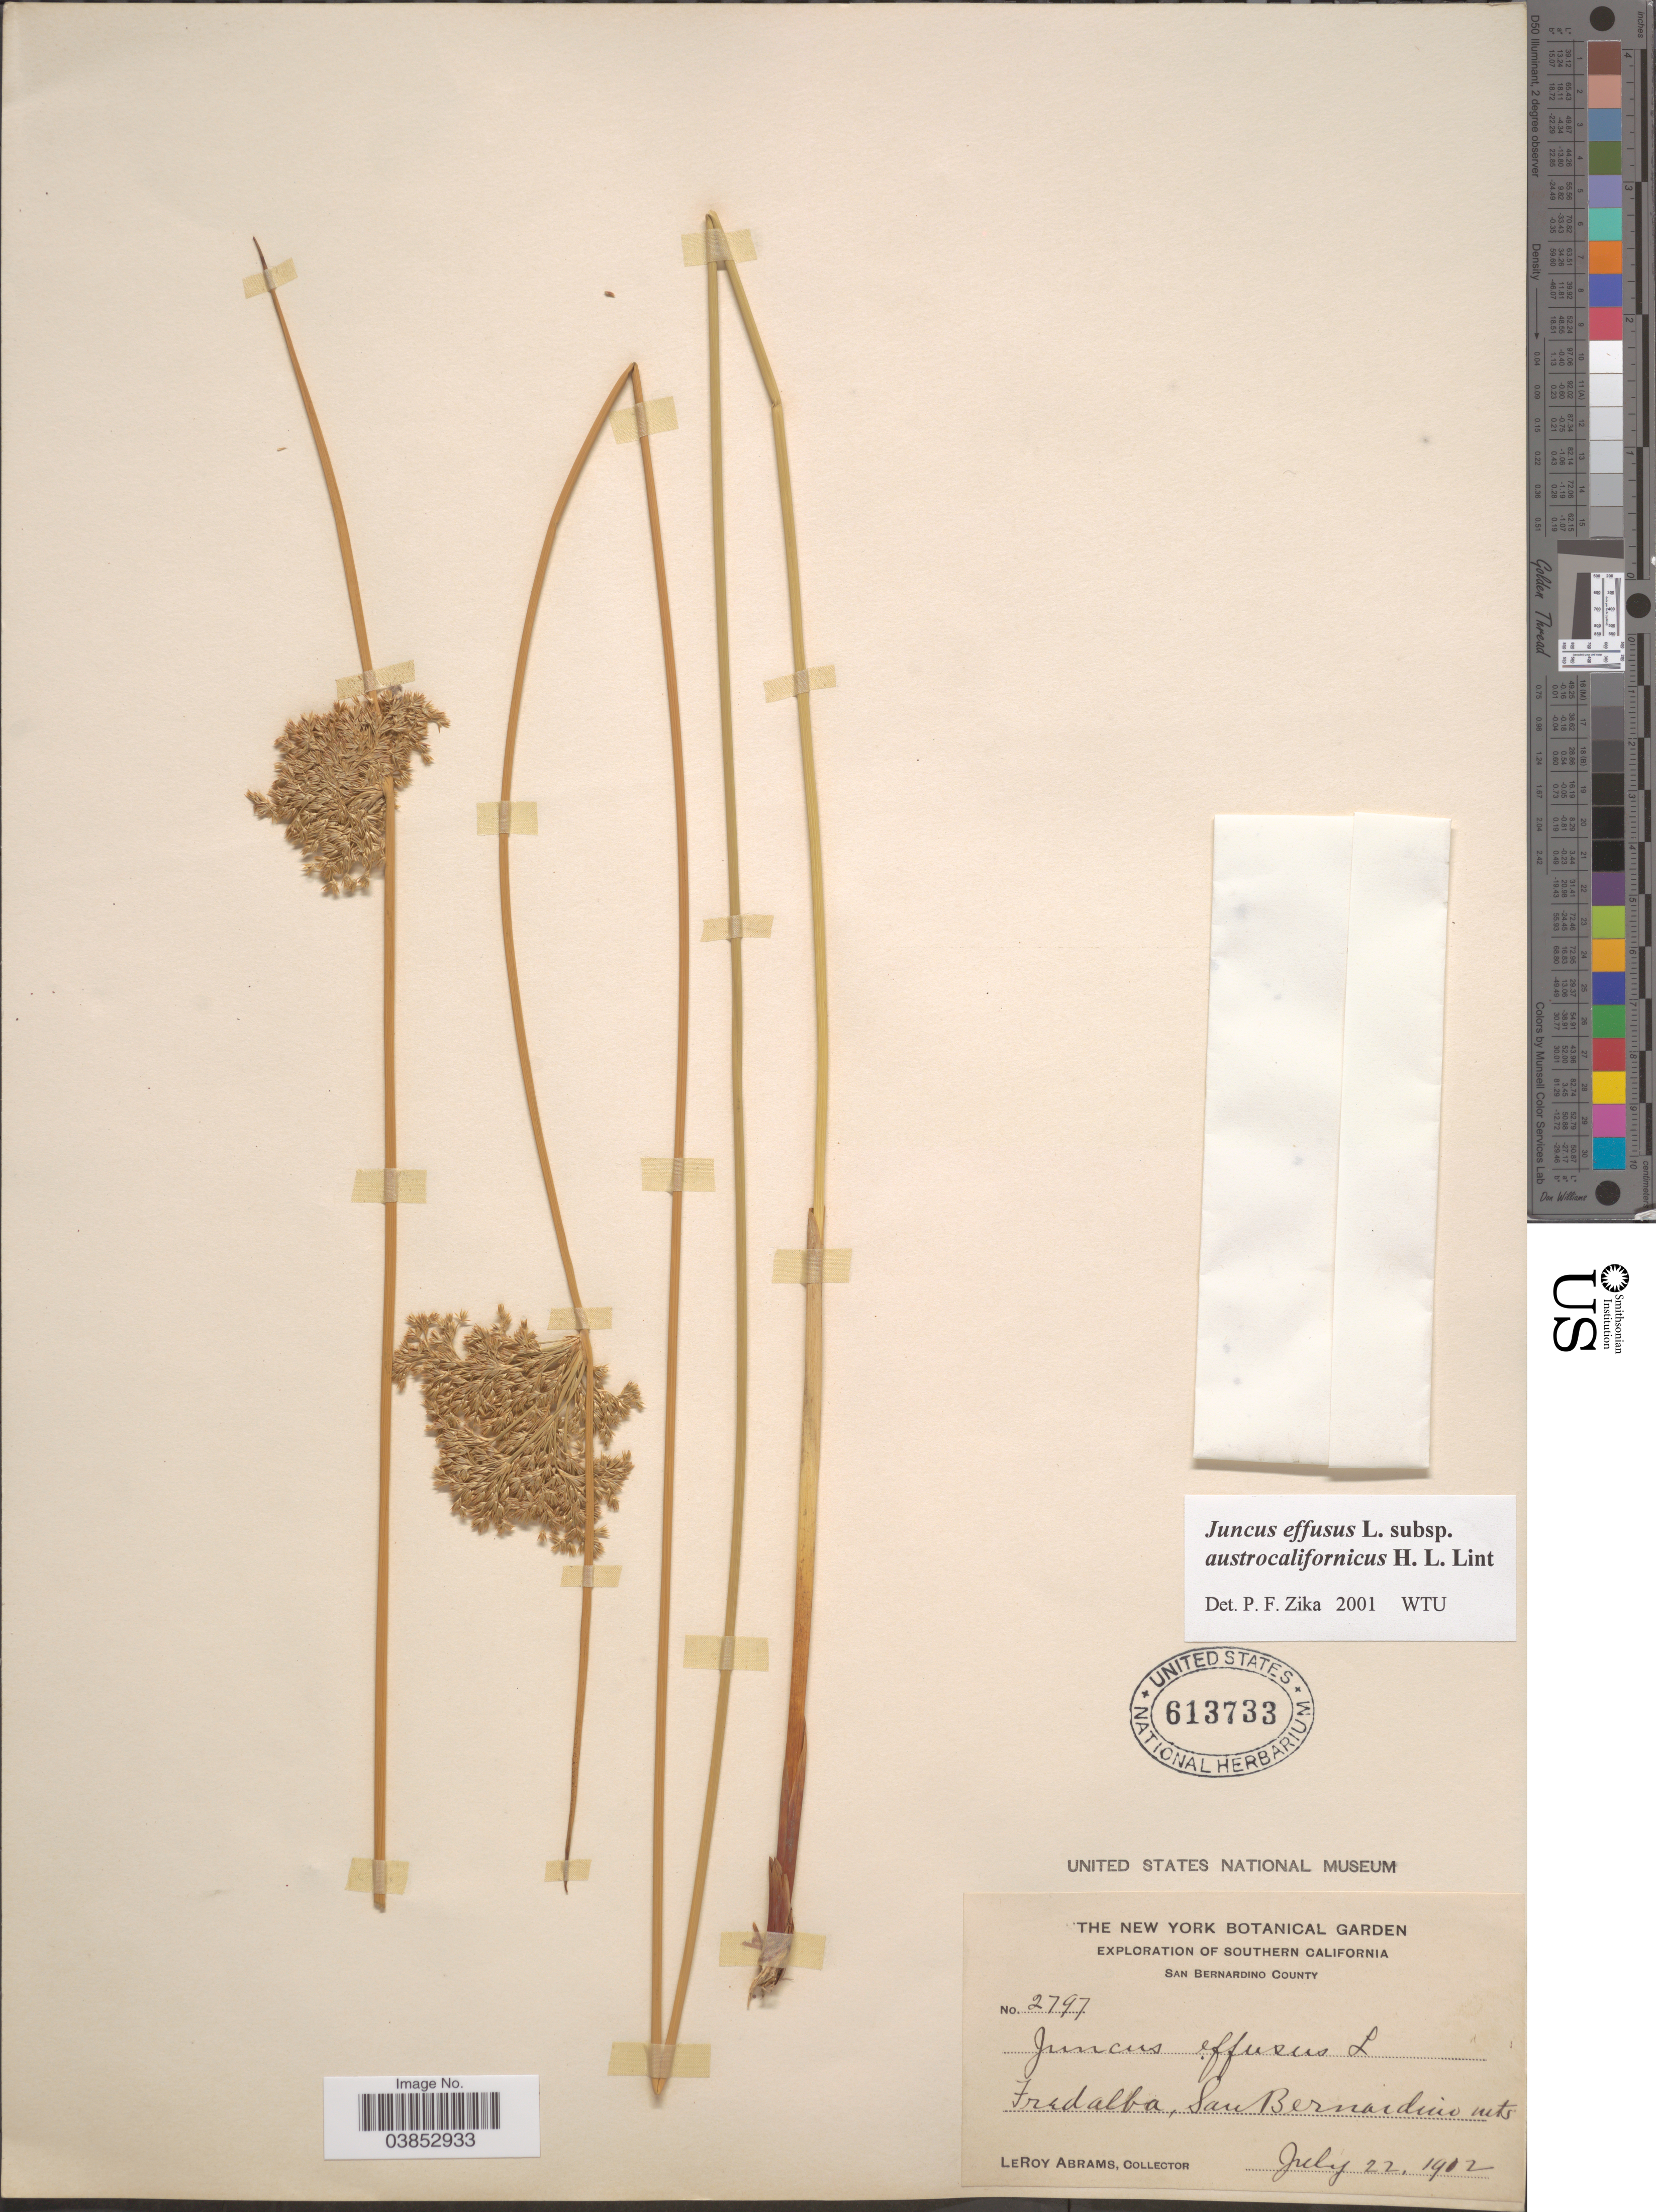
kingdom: Plantae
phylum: Tracheophyta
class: Liliopsida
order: Poales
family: Juncaceae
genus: Juncus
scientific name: Juncus effusus subsp. austrocalifornicus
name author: Lint ex Zika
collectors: L. Abrams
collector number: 2797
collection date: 1902-07-22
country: United States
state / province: California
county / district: San Bernardino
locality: Southern California. San Bernardino County. Fred Alba, San Bernardino mts.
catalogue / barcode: US 613733